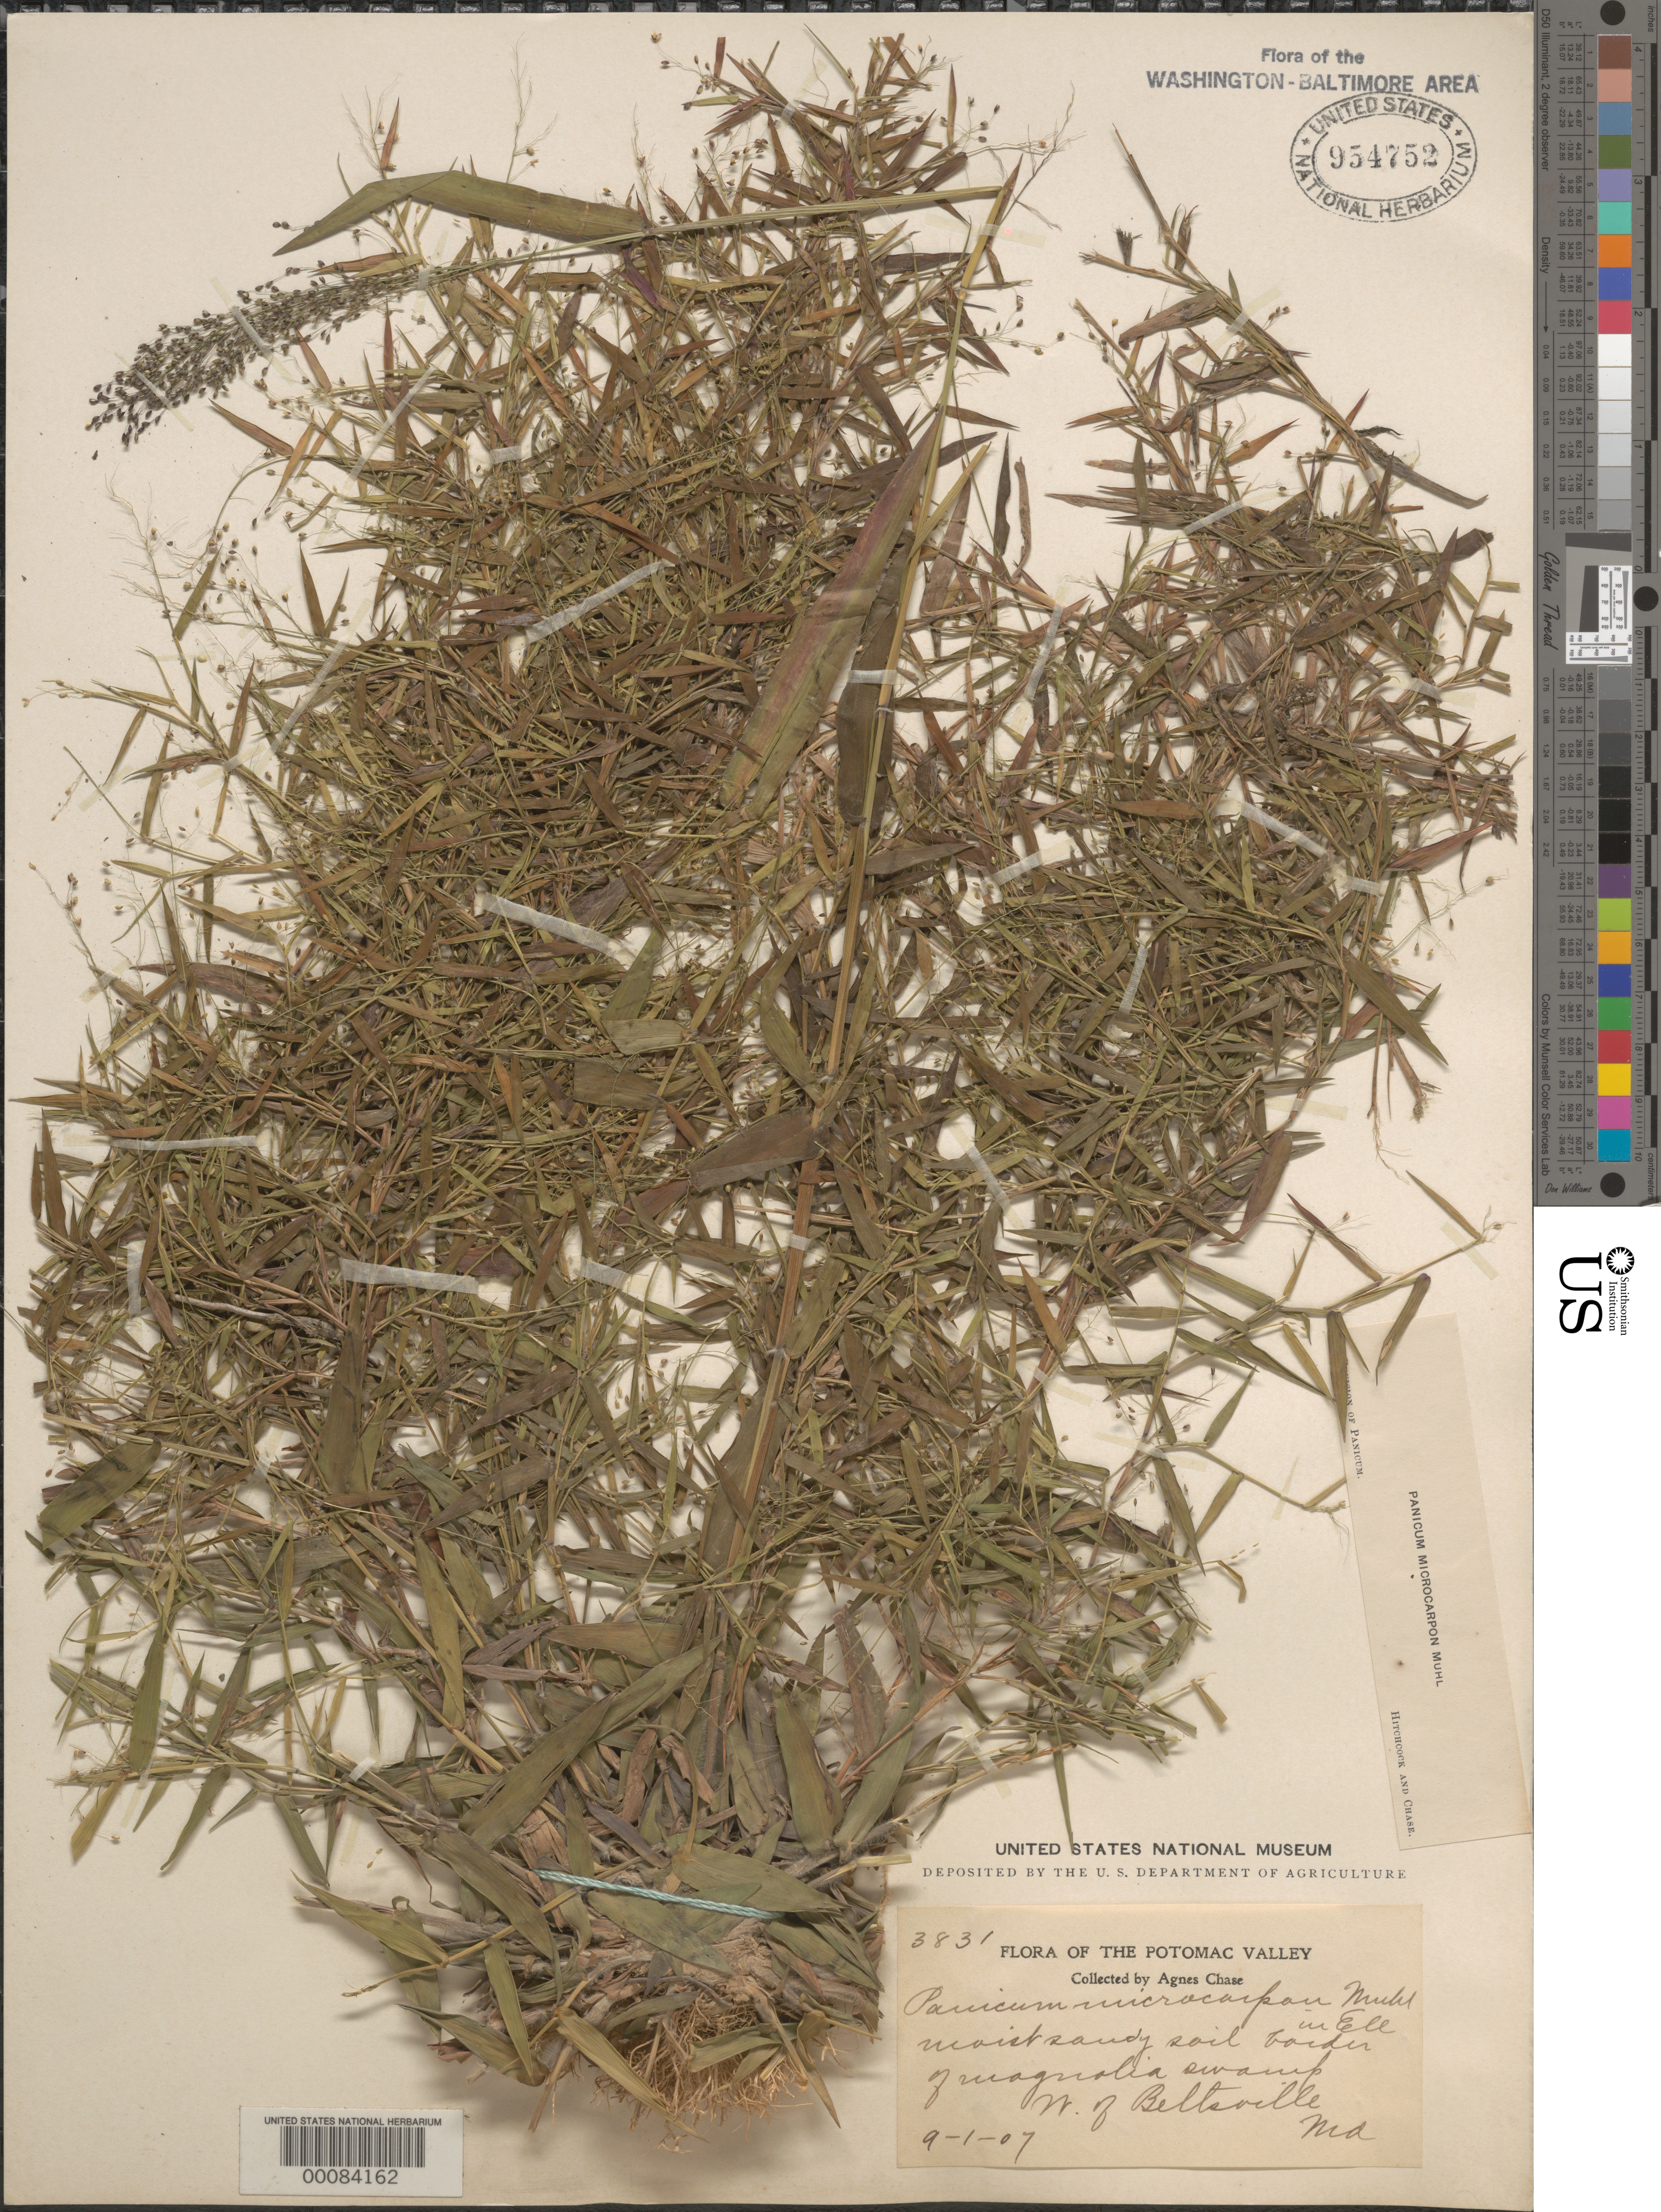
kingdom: Plantae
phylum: Tracheophyta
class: Liliopsida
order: Poales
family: Poaceae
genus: Dichanthelium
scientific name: Dichanthelium dichotomum var. dichotomum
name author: (L.) Gould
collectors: A. Chase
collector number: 3831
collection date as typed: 01 Sep 1907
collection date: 1907-09-01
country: United States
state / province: Maryland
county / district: Prince George's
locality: W of Beltsville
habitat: Moist sandy soil, edge of magnolia swamp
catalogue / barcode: US 954752